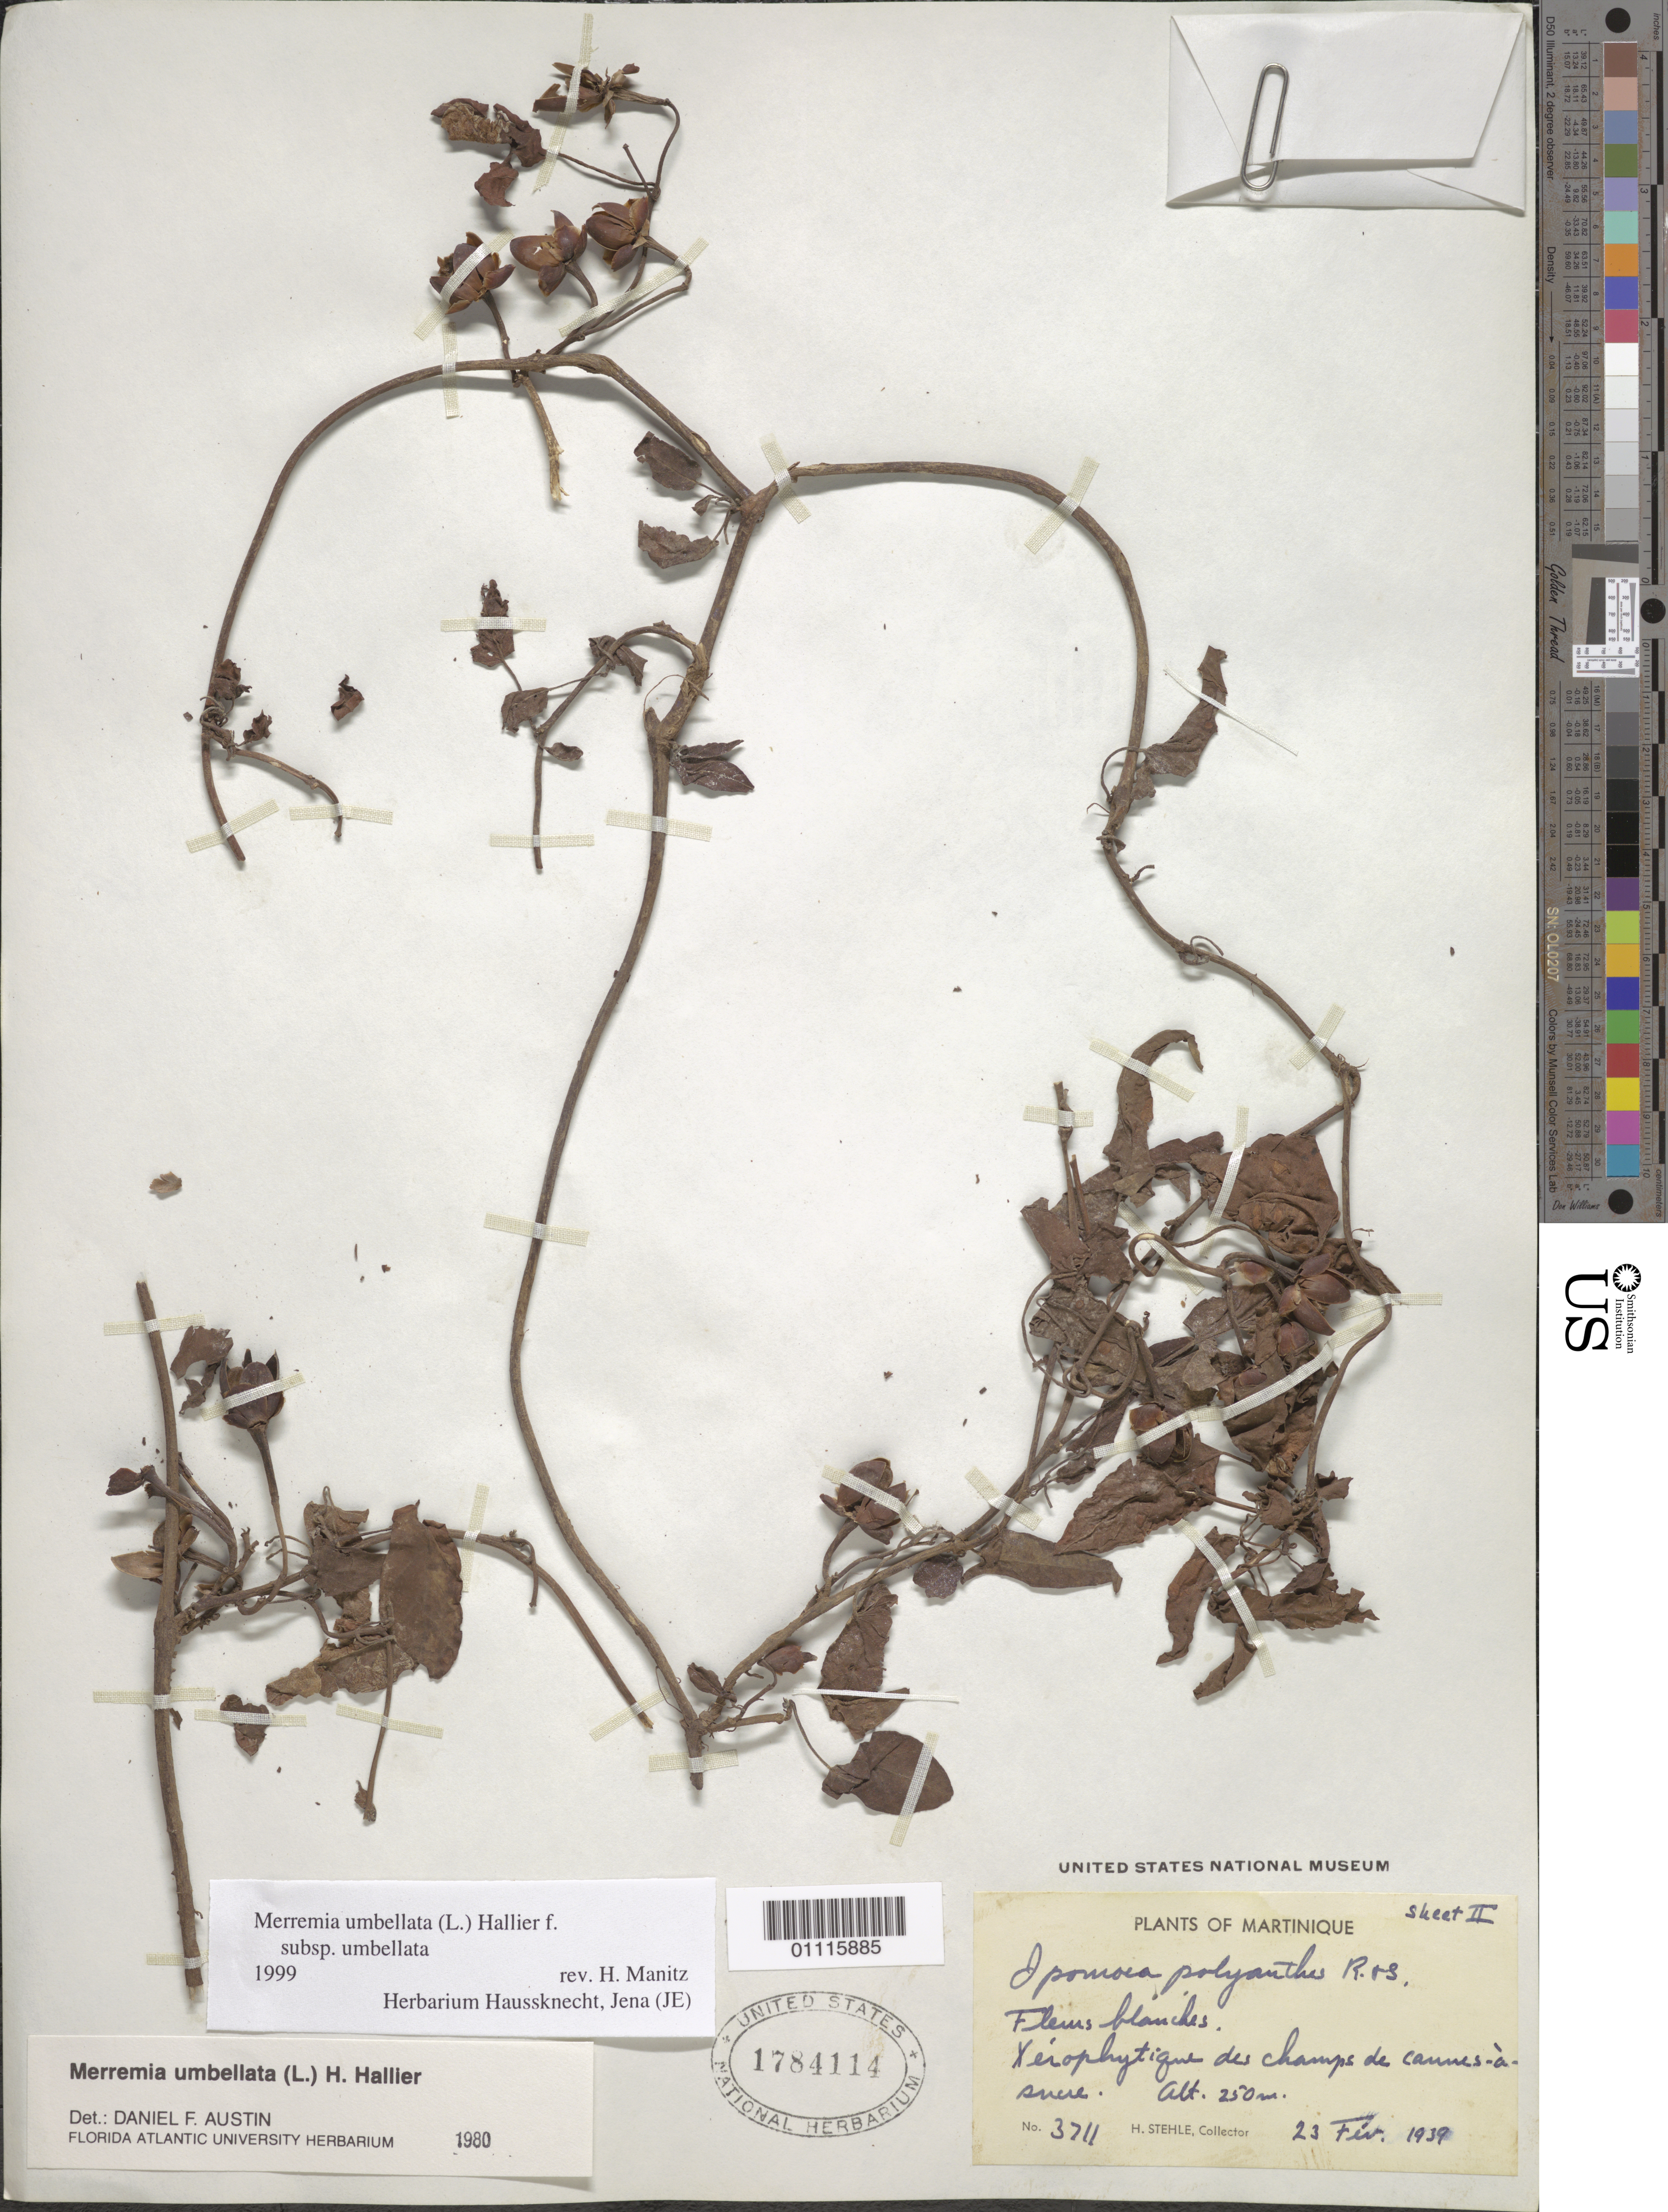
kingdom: Plantae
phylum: Tracheophyta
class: Magnoliopsida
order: Solanales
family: Convolvulaceae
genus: Camonea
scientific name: Camonea umbellata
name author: (L.) A. R. Simões & Staples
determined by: Strong, Mark T., (BOT), Smithsonian Institution - National Museum of Natural History (UNITED STATES)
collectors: H. Stehlé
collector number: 3711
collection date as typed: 23 Feb 1939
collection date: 1939-02-23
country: Martinique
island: Martinique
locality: Xerophytique des champs de cannes-a-sucre.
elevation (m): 250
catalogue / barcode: US 1784114